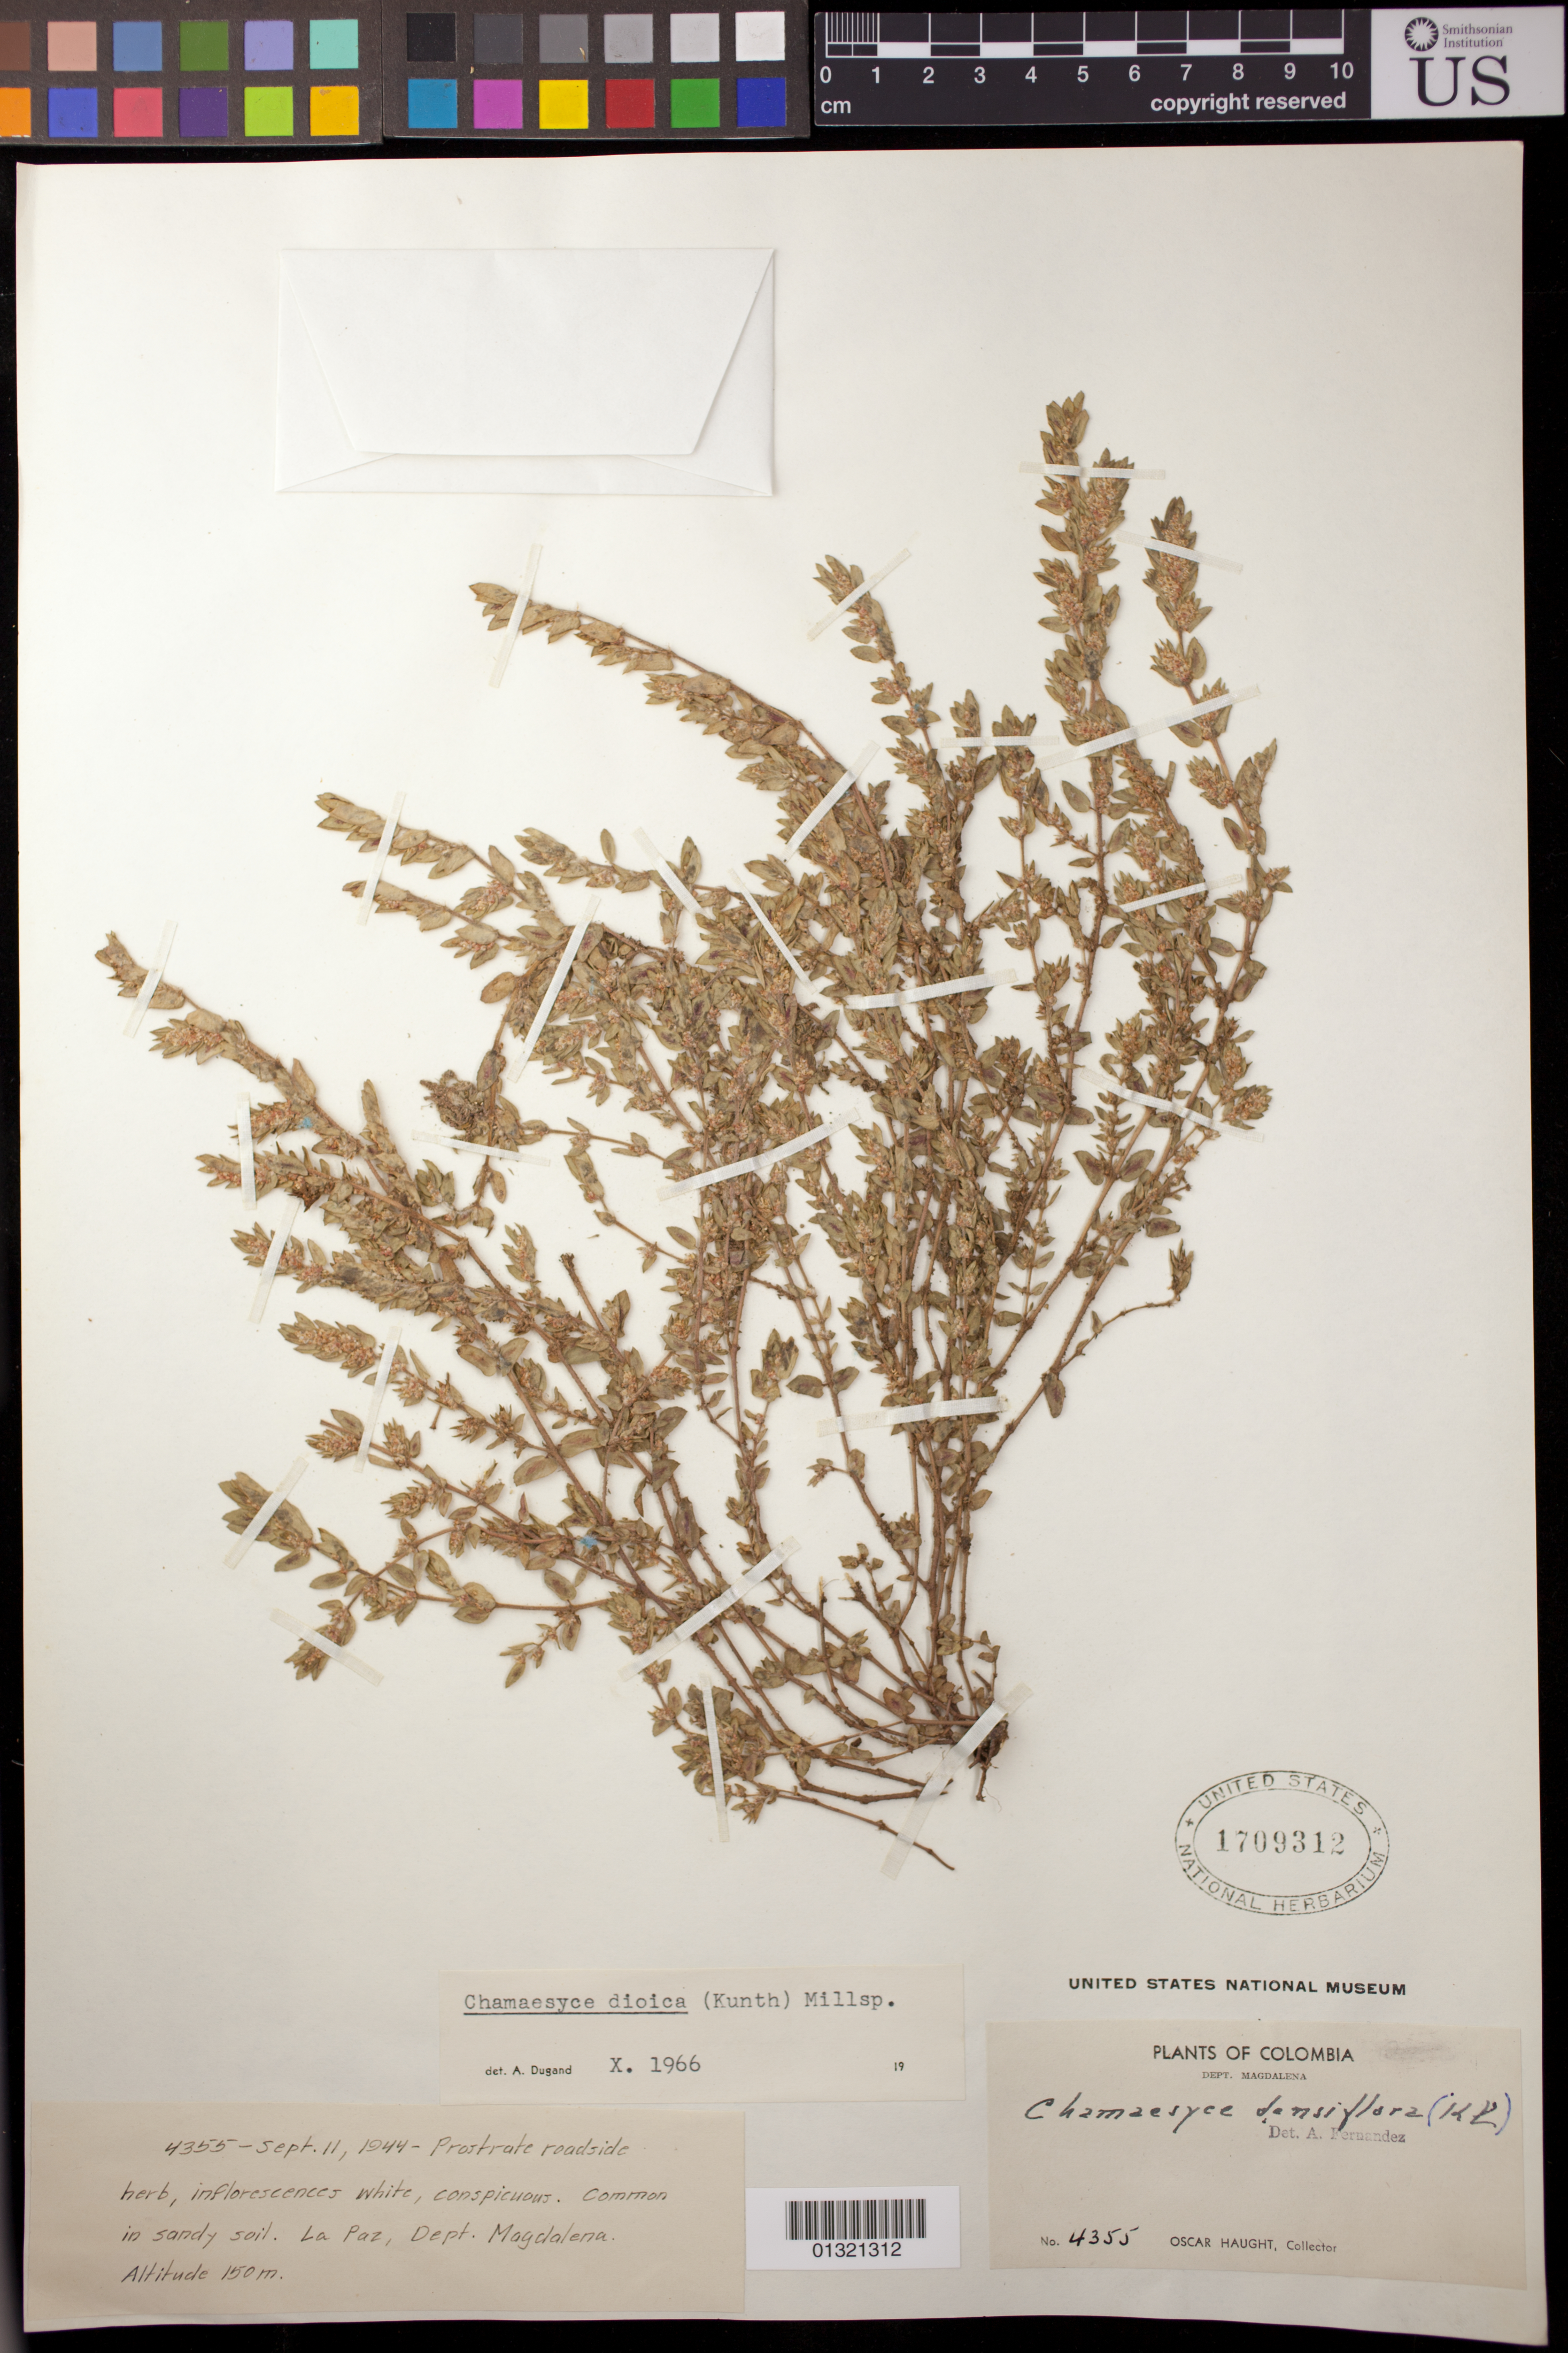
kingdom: Plantae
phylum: Tracheophyta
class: Magnoliopsida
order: Malpighiales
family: Euphorbiaceae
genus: Euphorbia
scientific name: Euphorbia dioeca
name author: Kunth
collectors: O. Haught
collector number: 4355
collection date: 1944-09-11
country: Colombia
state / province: Magdalena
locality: La Paz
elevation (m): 150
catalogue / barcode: US 1709312